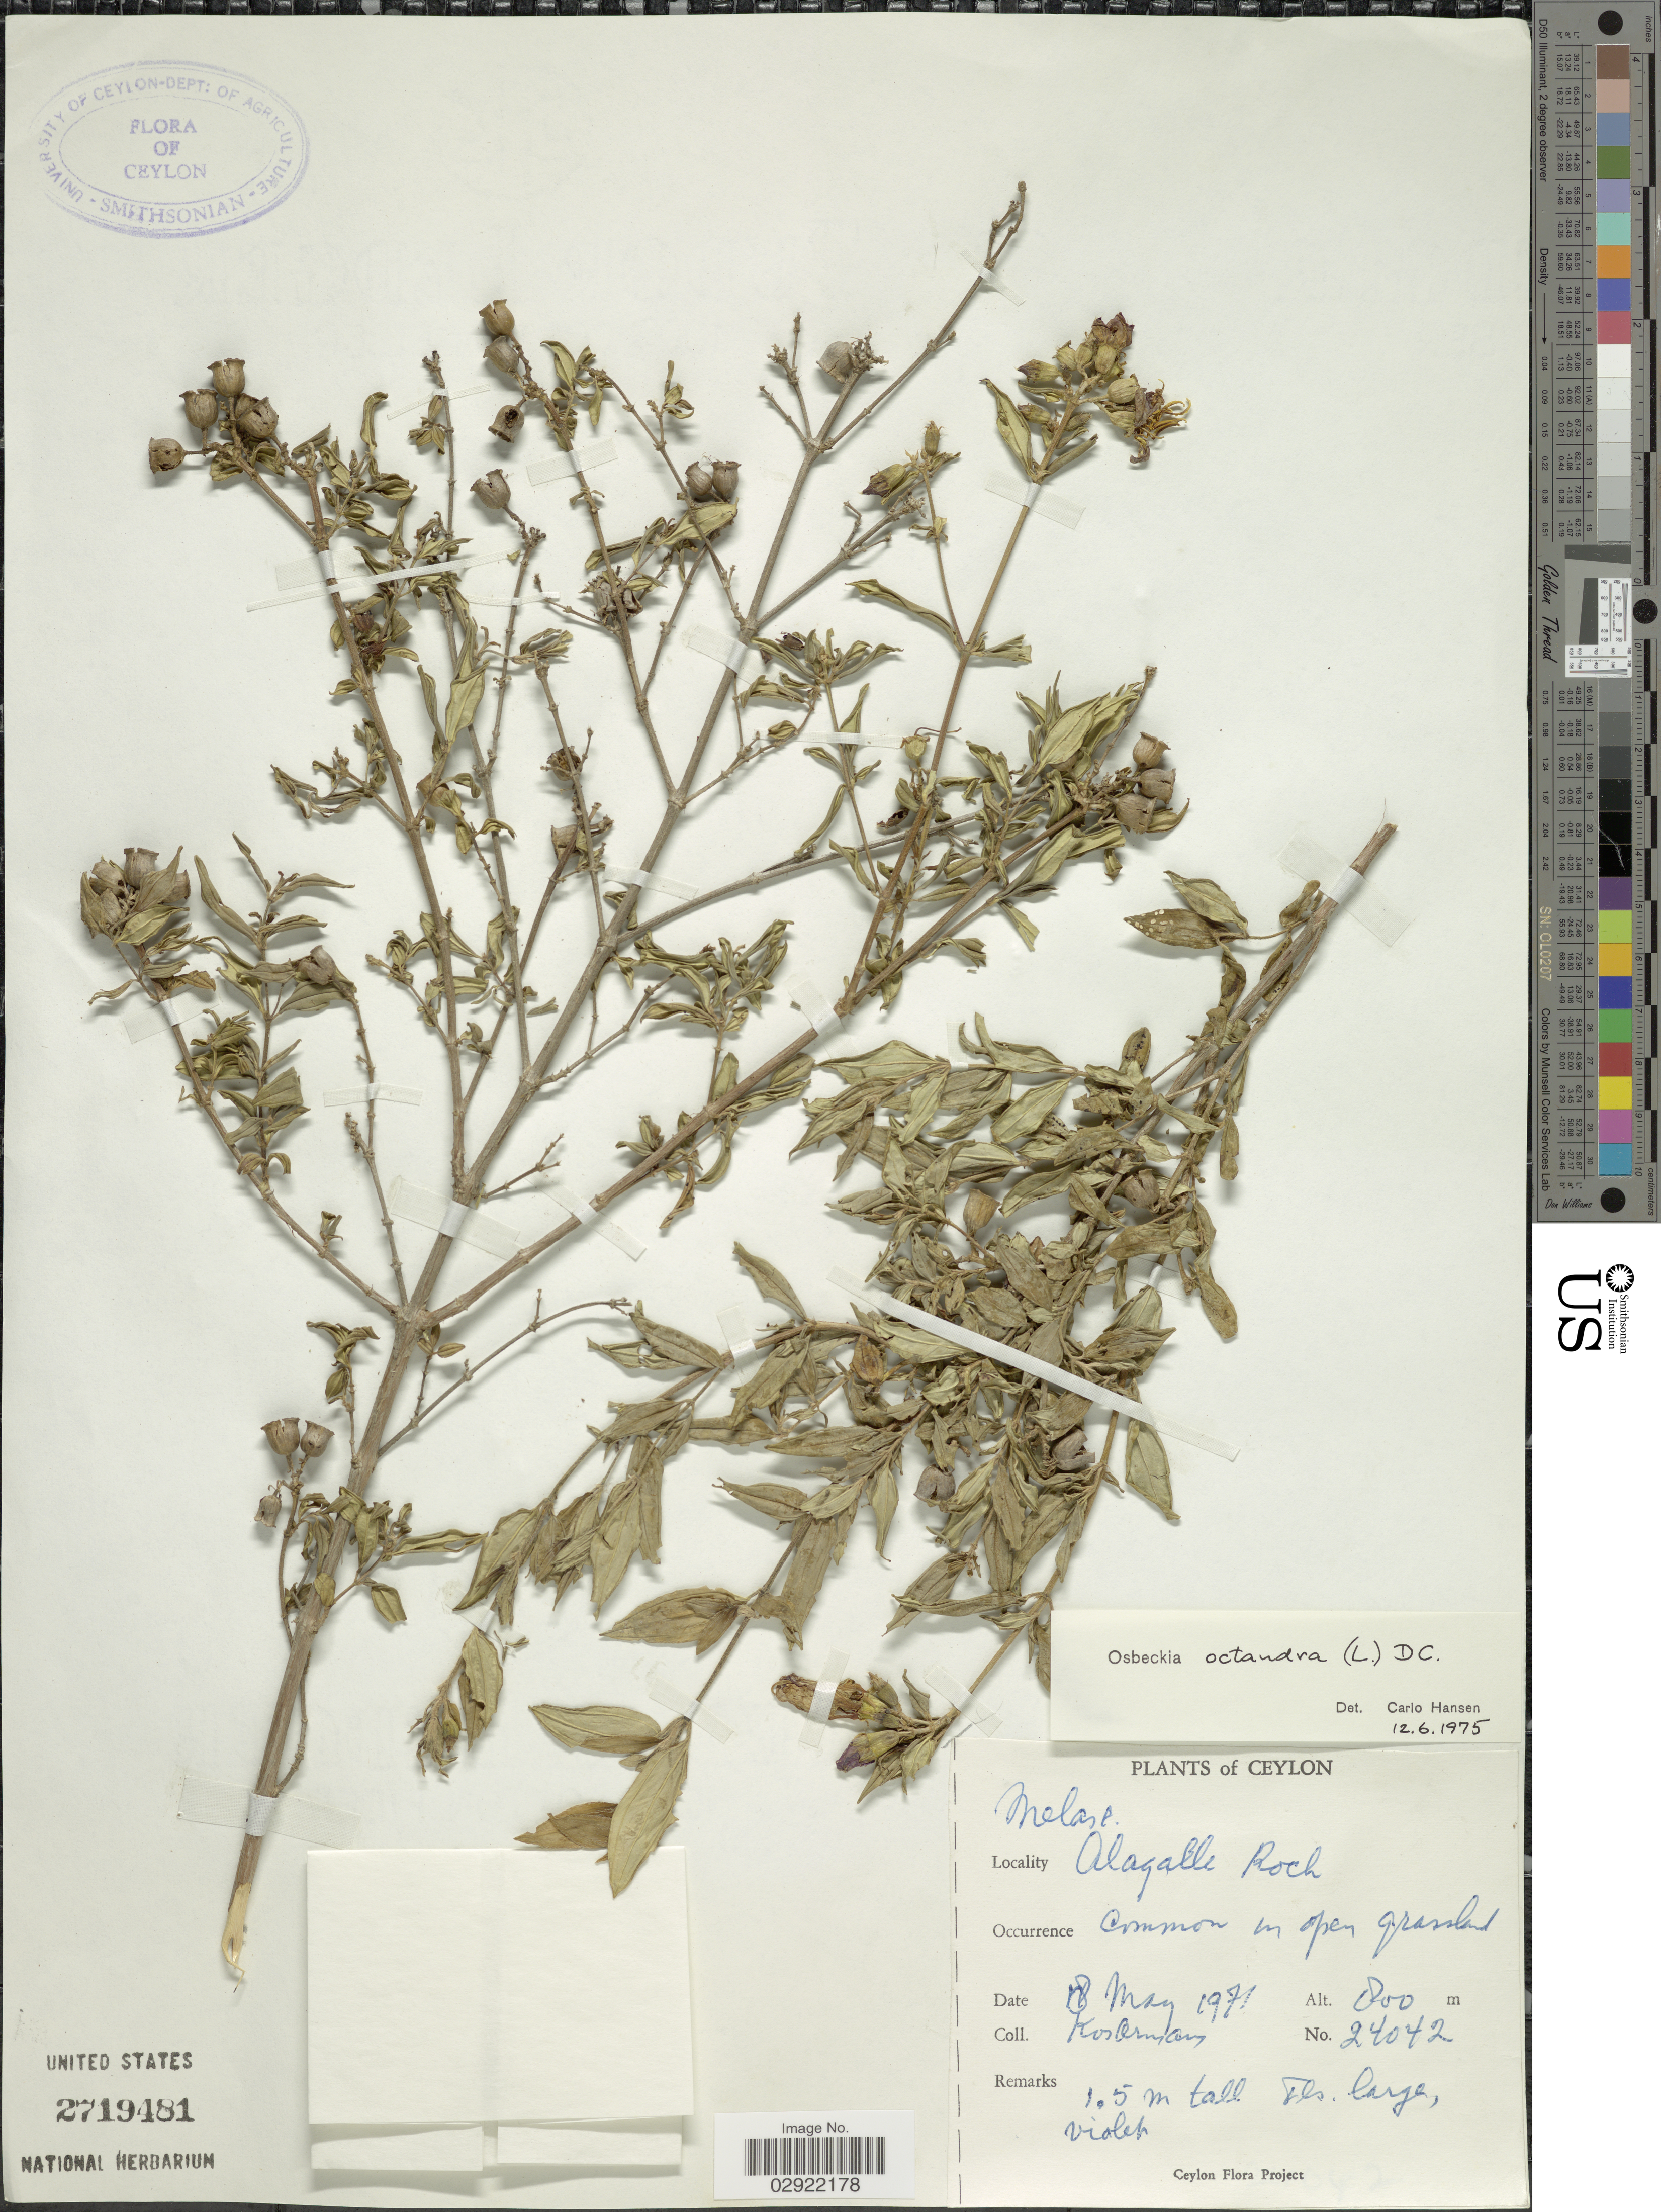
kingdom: Plantae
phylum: Tracheophyta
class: Magnoliopsida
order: Myrtales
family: Melastomataceae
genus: Osbeckia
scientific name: Osbeckia octandra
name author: DC.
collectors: Kostermans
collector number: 24042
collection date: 1971-05-08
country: Sri Lanka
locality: Alagalle Rock.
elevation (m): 800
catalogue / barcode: US 2719481